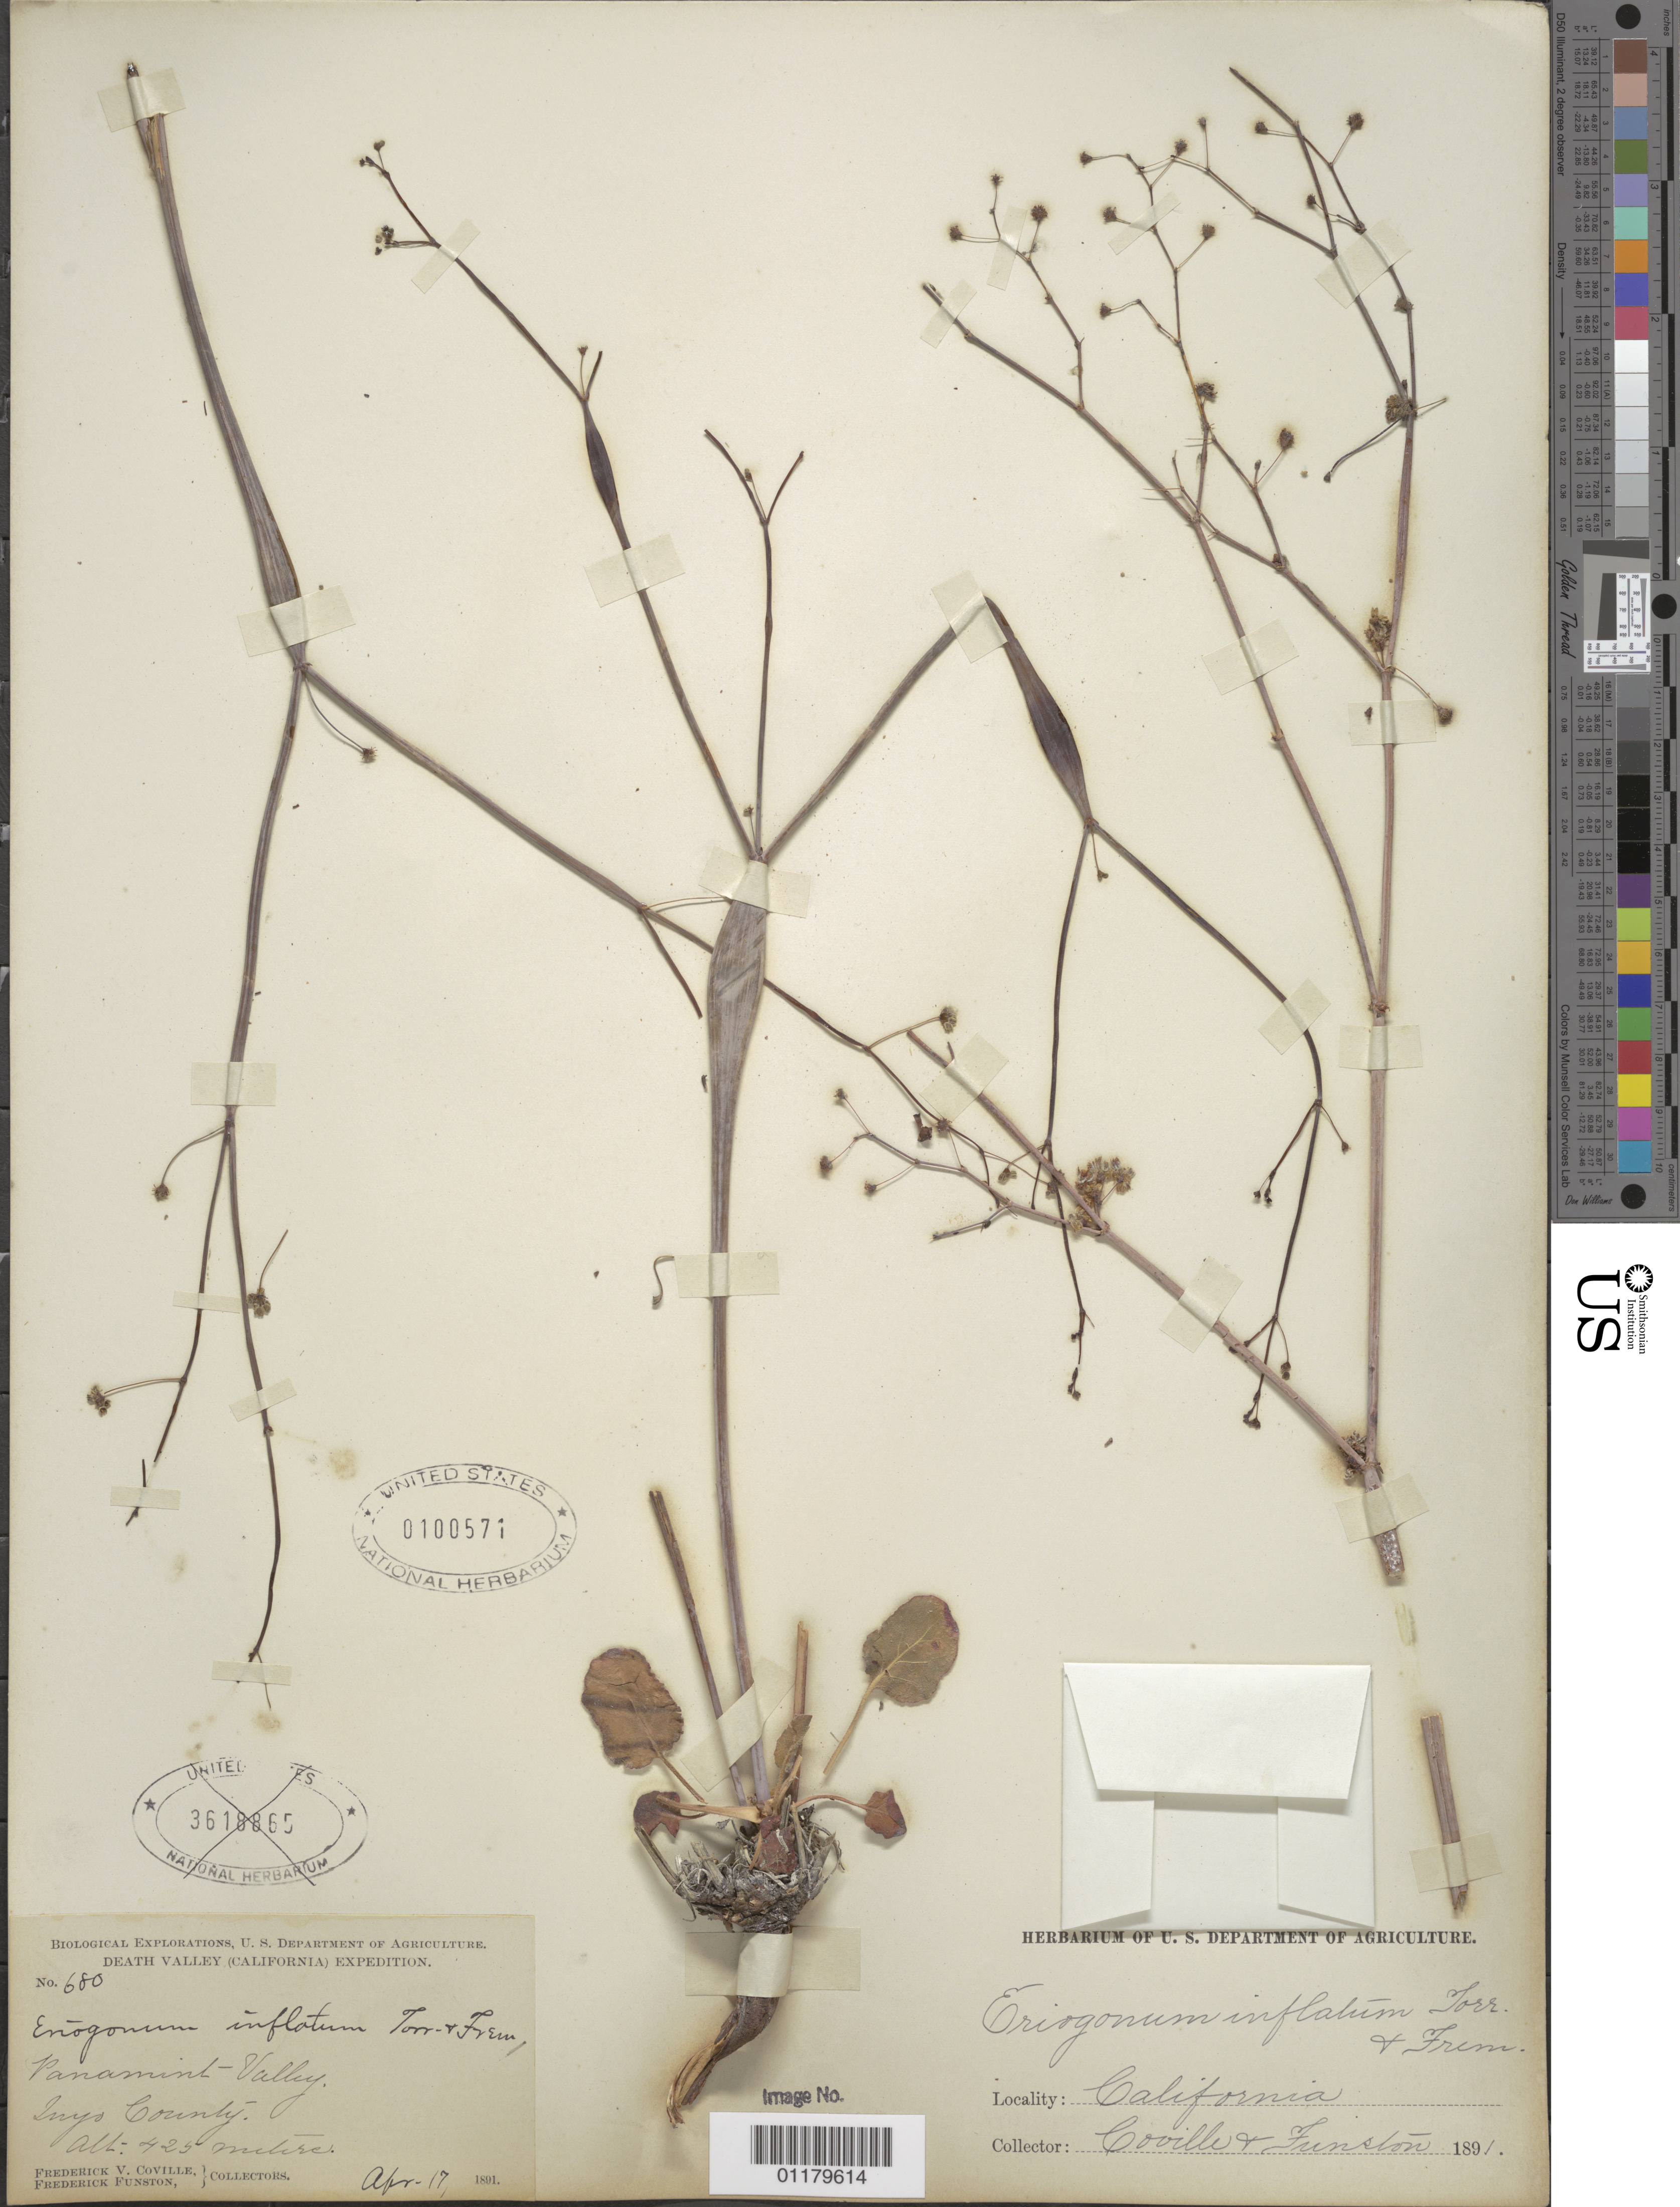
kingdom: Plantae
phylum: Tracheophyta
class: Magnoliopsida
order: Caryophyllales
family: Polygonaceae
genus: Eriogonum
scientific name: Eriogonum inflatum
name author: Torr. & Frém.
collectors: F. V. Coville & F. Funston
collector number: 680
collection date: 1891-04-17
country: United States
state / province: California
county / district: Inyo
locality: Panamint Valley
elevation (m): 400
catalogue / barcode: US 100571